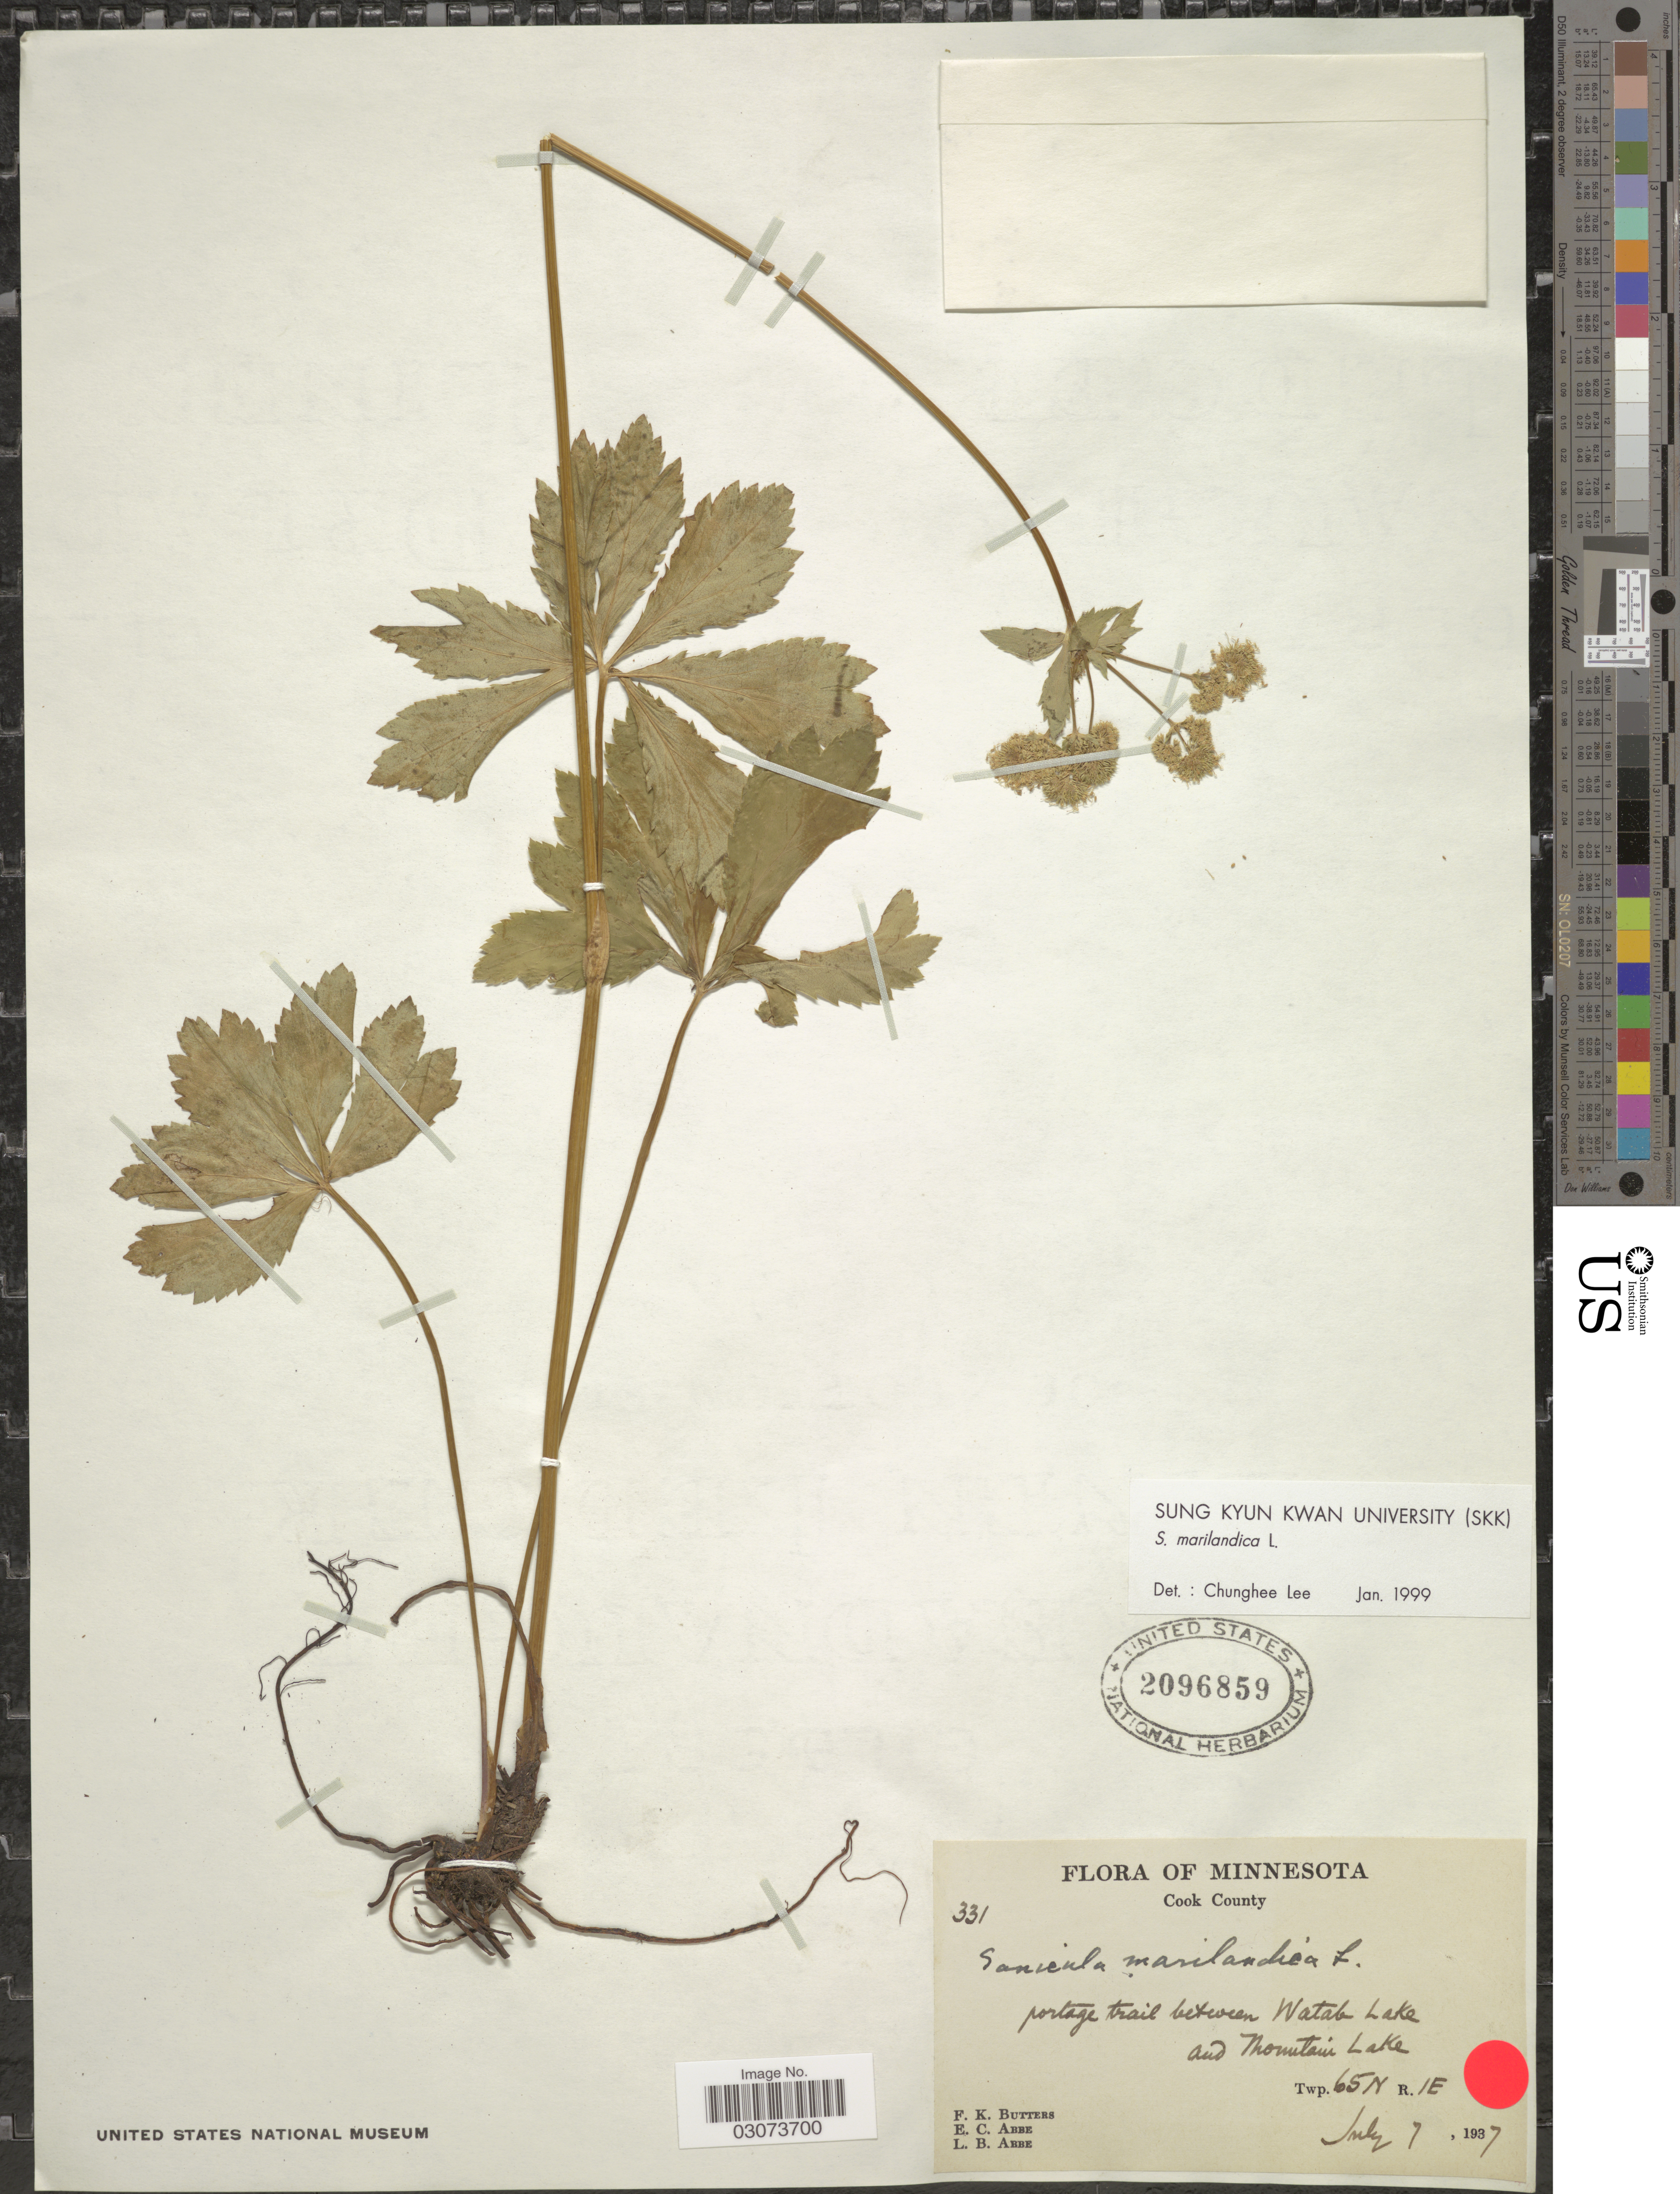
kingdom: Plantae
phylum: Tracheophyta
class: Magnoliopsida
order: Apiales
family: Apiaceae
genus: Sanicula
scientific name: Sanicula marilandica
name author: L.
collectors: F. K. Butters, E. C. Abbe & L. B. Abbe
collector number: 331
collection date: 1937-07-07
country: United States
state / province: Minnesota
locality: Cook County. Portage trail between Watab Lake and Mountain Lake. Twp. 65N R.1E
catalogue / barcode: US 2096859